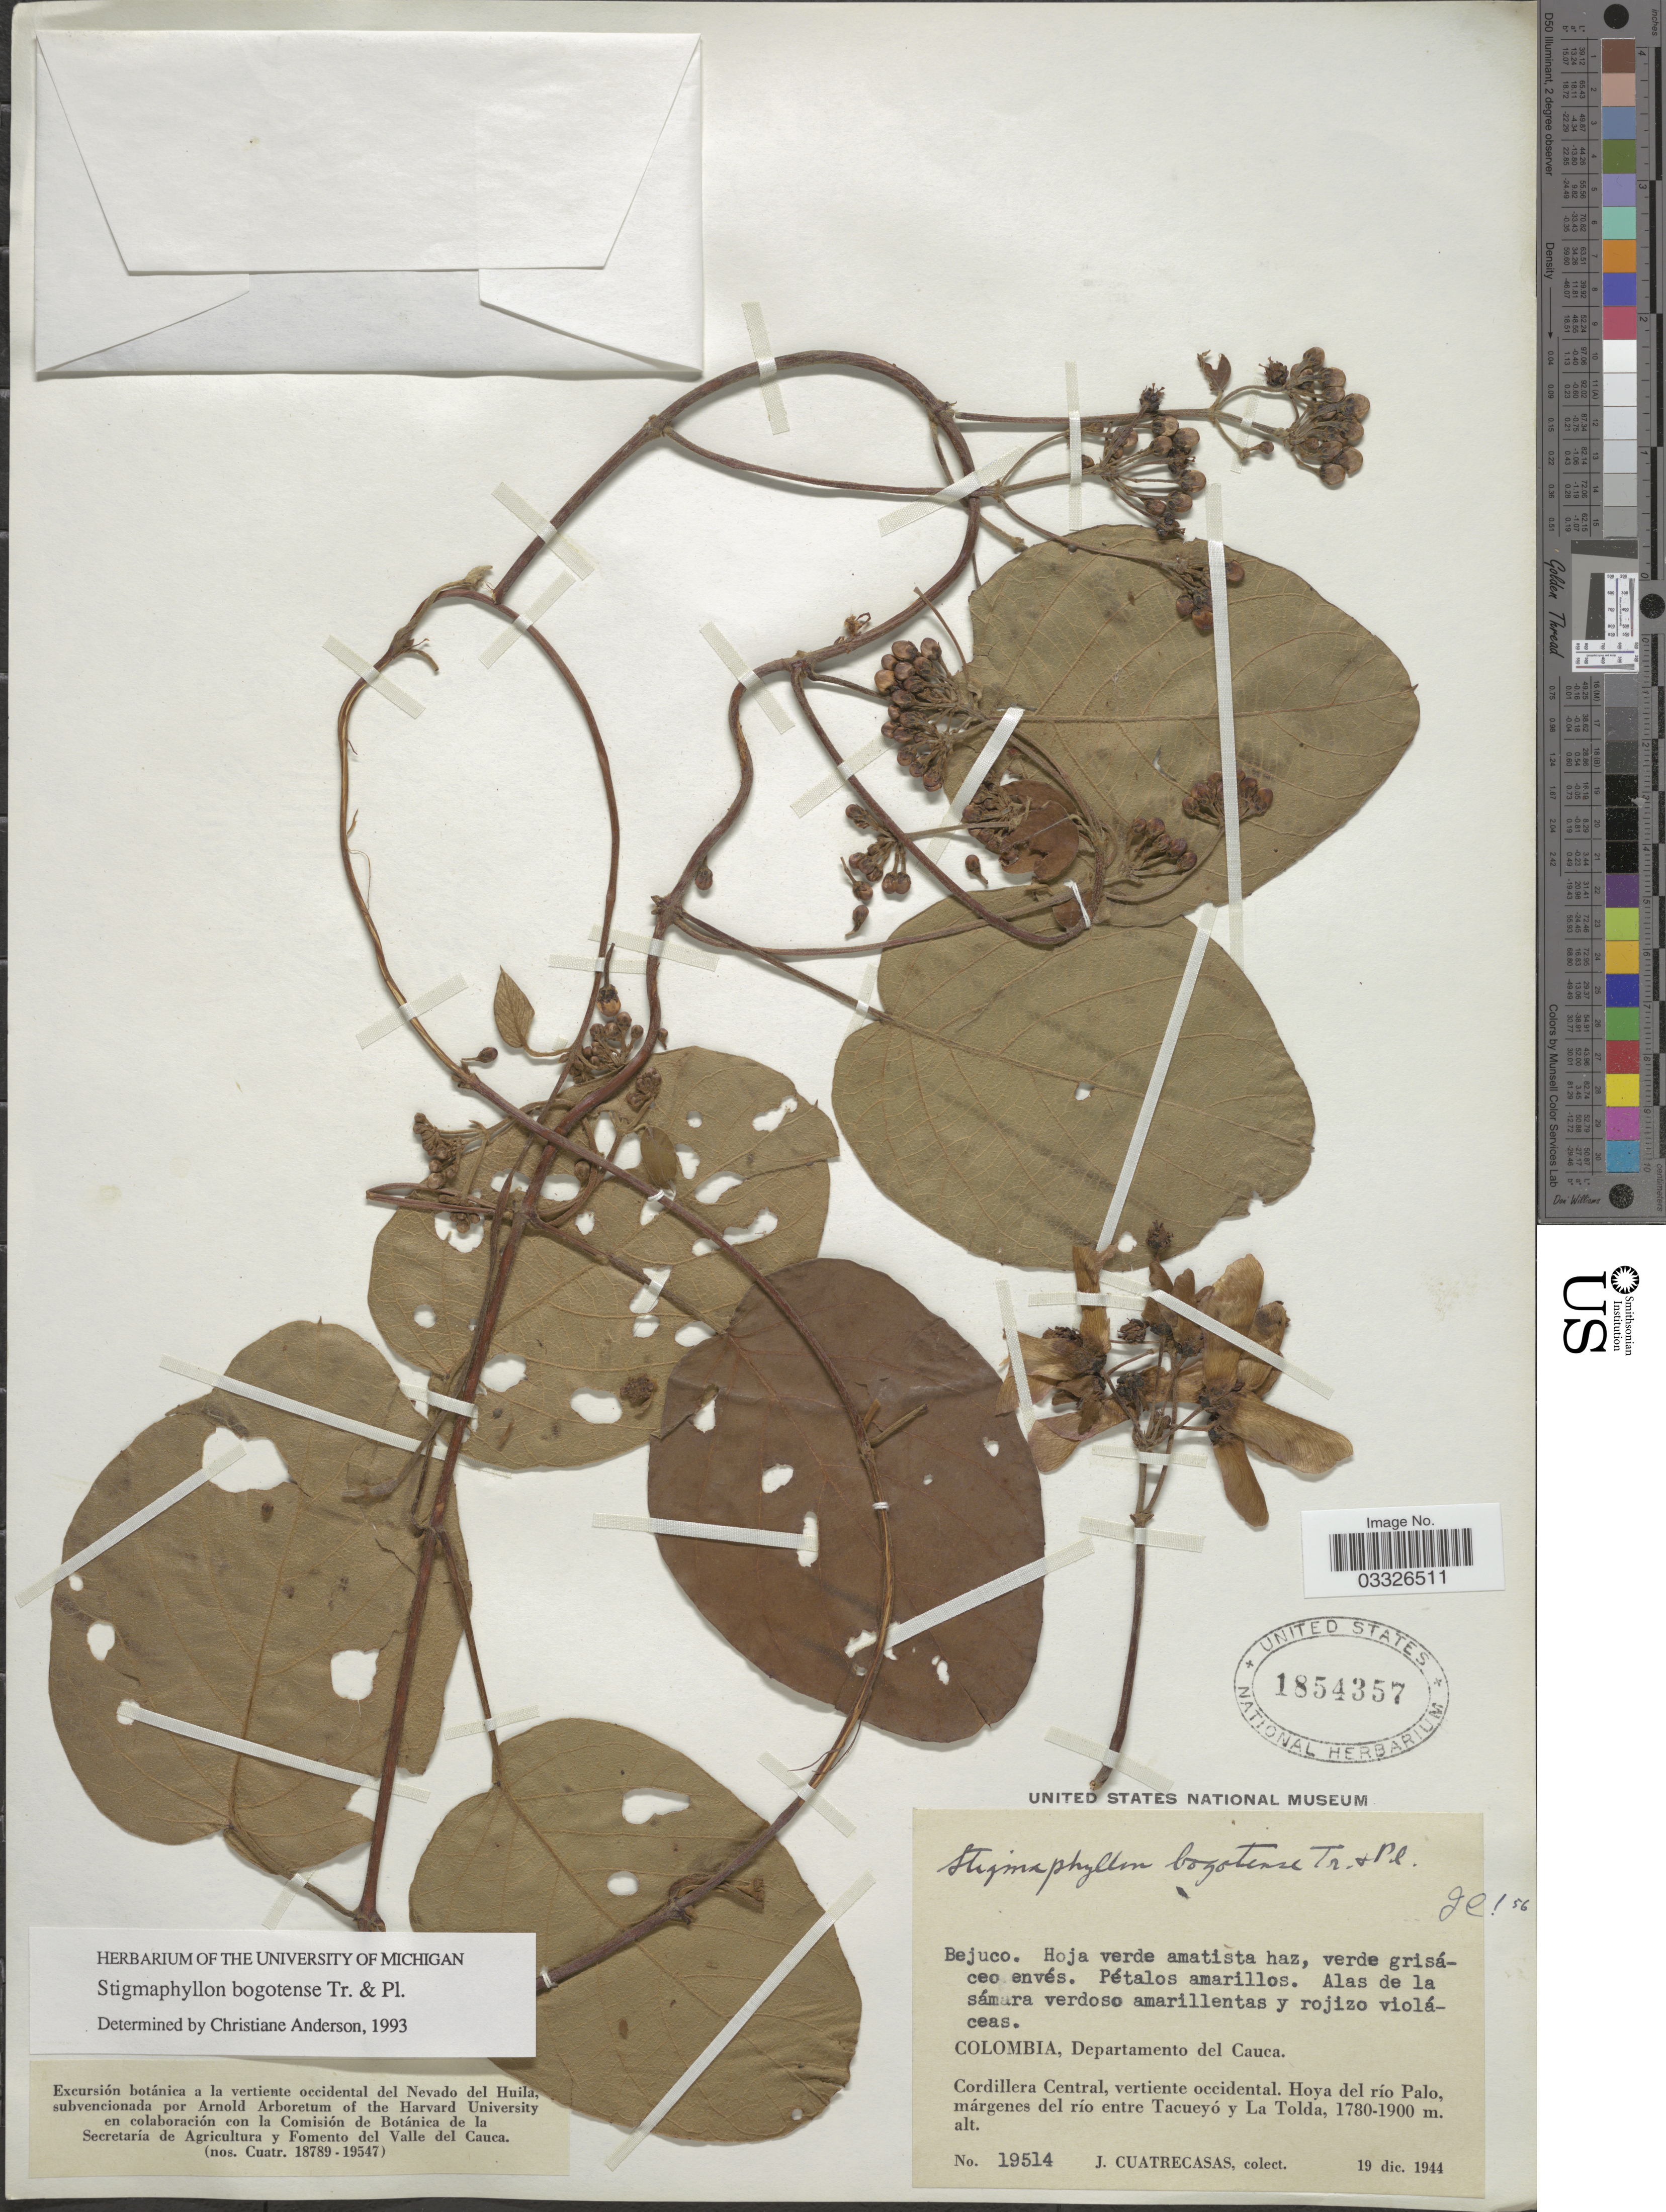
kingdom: Plantae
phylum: Tracheophyta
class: Magnoliopsida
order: Malpighiales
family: Malpighiaceae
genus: Stigmaphyllon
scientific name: Stigmaphyllon bogotense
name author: Triana & Planch.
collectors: J. Cuatrecasas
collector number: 19514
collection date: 1944-12-19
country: Colombia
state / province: Cauca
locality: Departamento del Cauca. Cordillera Central, vertiente occidental. Hoya del río Palo, márgenes del río Tacueyó y La Tolda.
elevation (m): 1780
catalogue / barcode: US 1854357